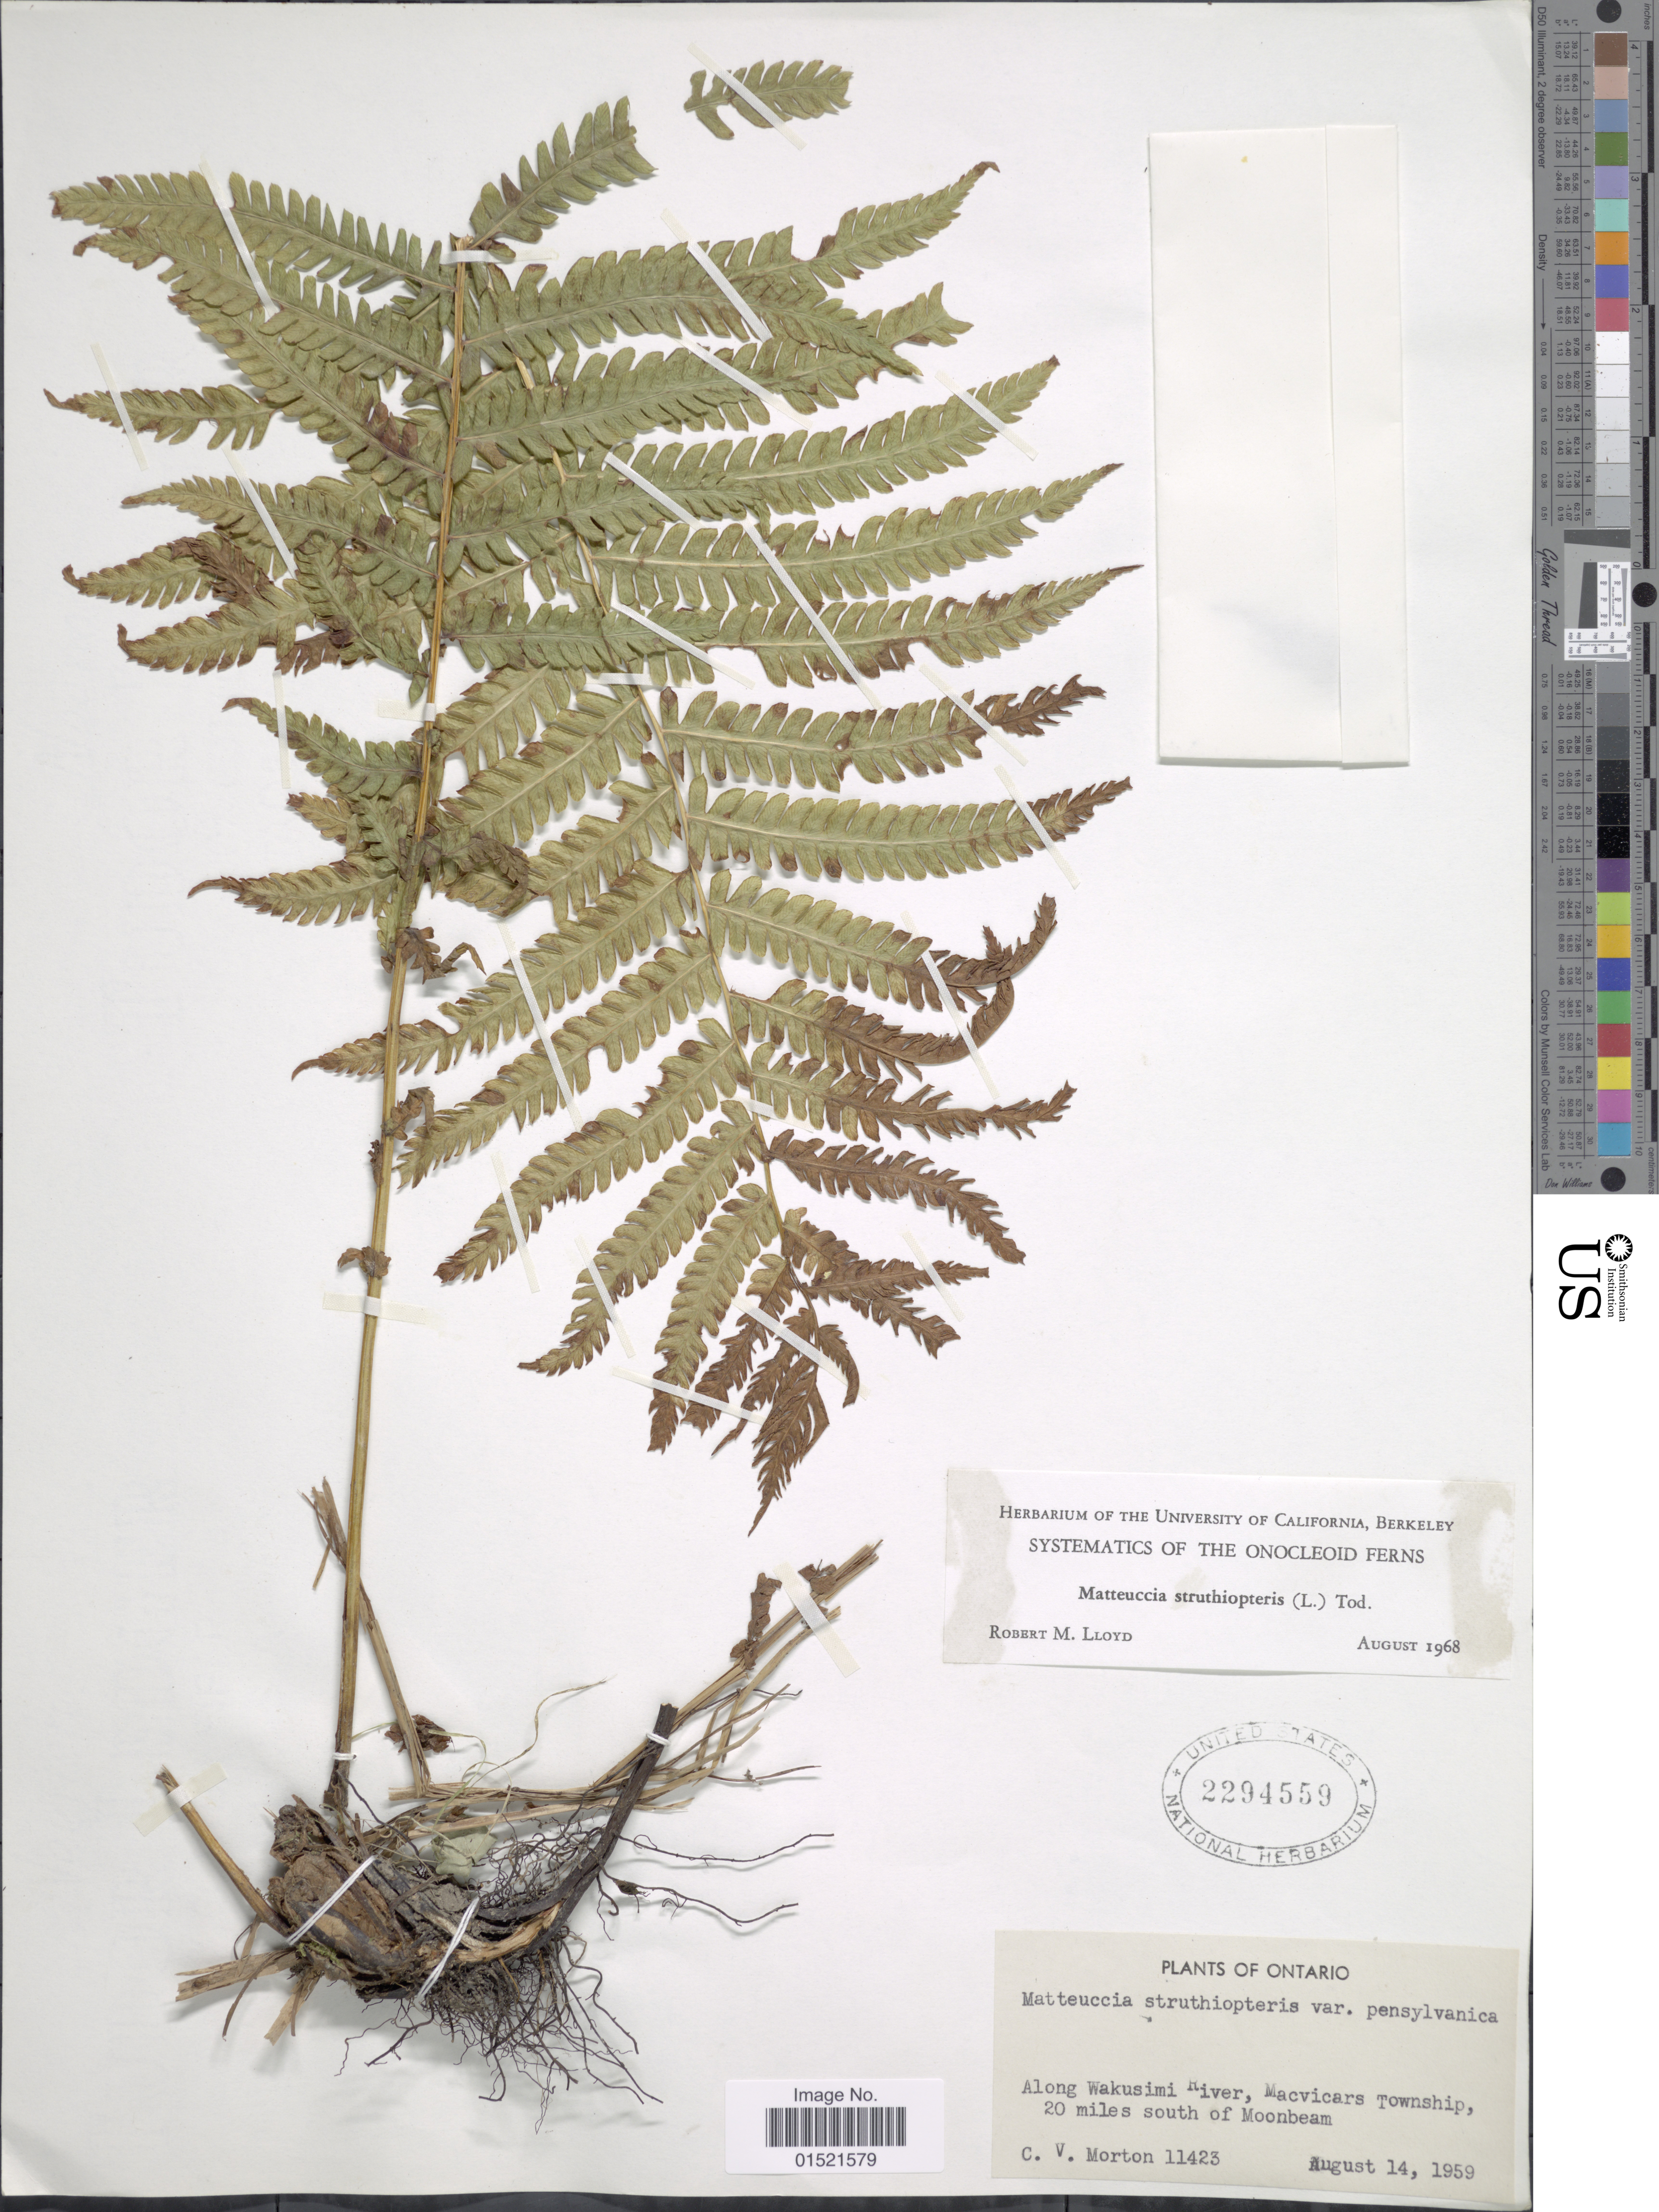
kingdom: Plantae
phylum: Tracheophyta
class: Polypodiopsida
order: Polypodiales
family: Onocleaceae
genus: Matteuccia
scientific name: Matteuccia struthiopteris var. pensylvanica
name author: (Willd.) C.V. Morton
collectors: C. V. Morton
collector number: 11423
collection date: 1959-08-14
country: Canada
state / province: Ontario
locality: Along Wakusimi River, Macvicars Township, 20 miles south of Moonbeam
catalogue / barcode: US 2294559